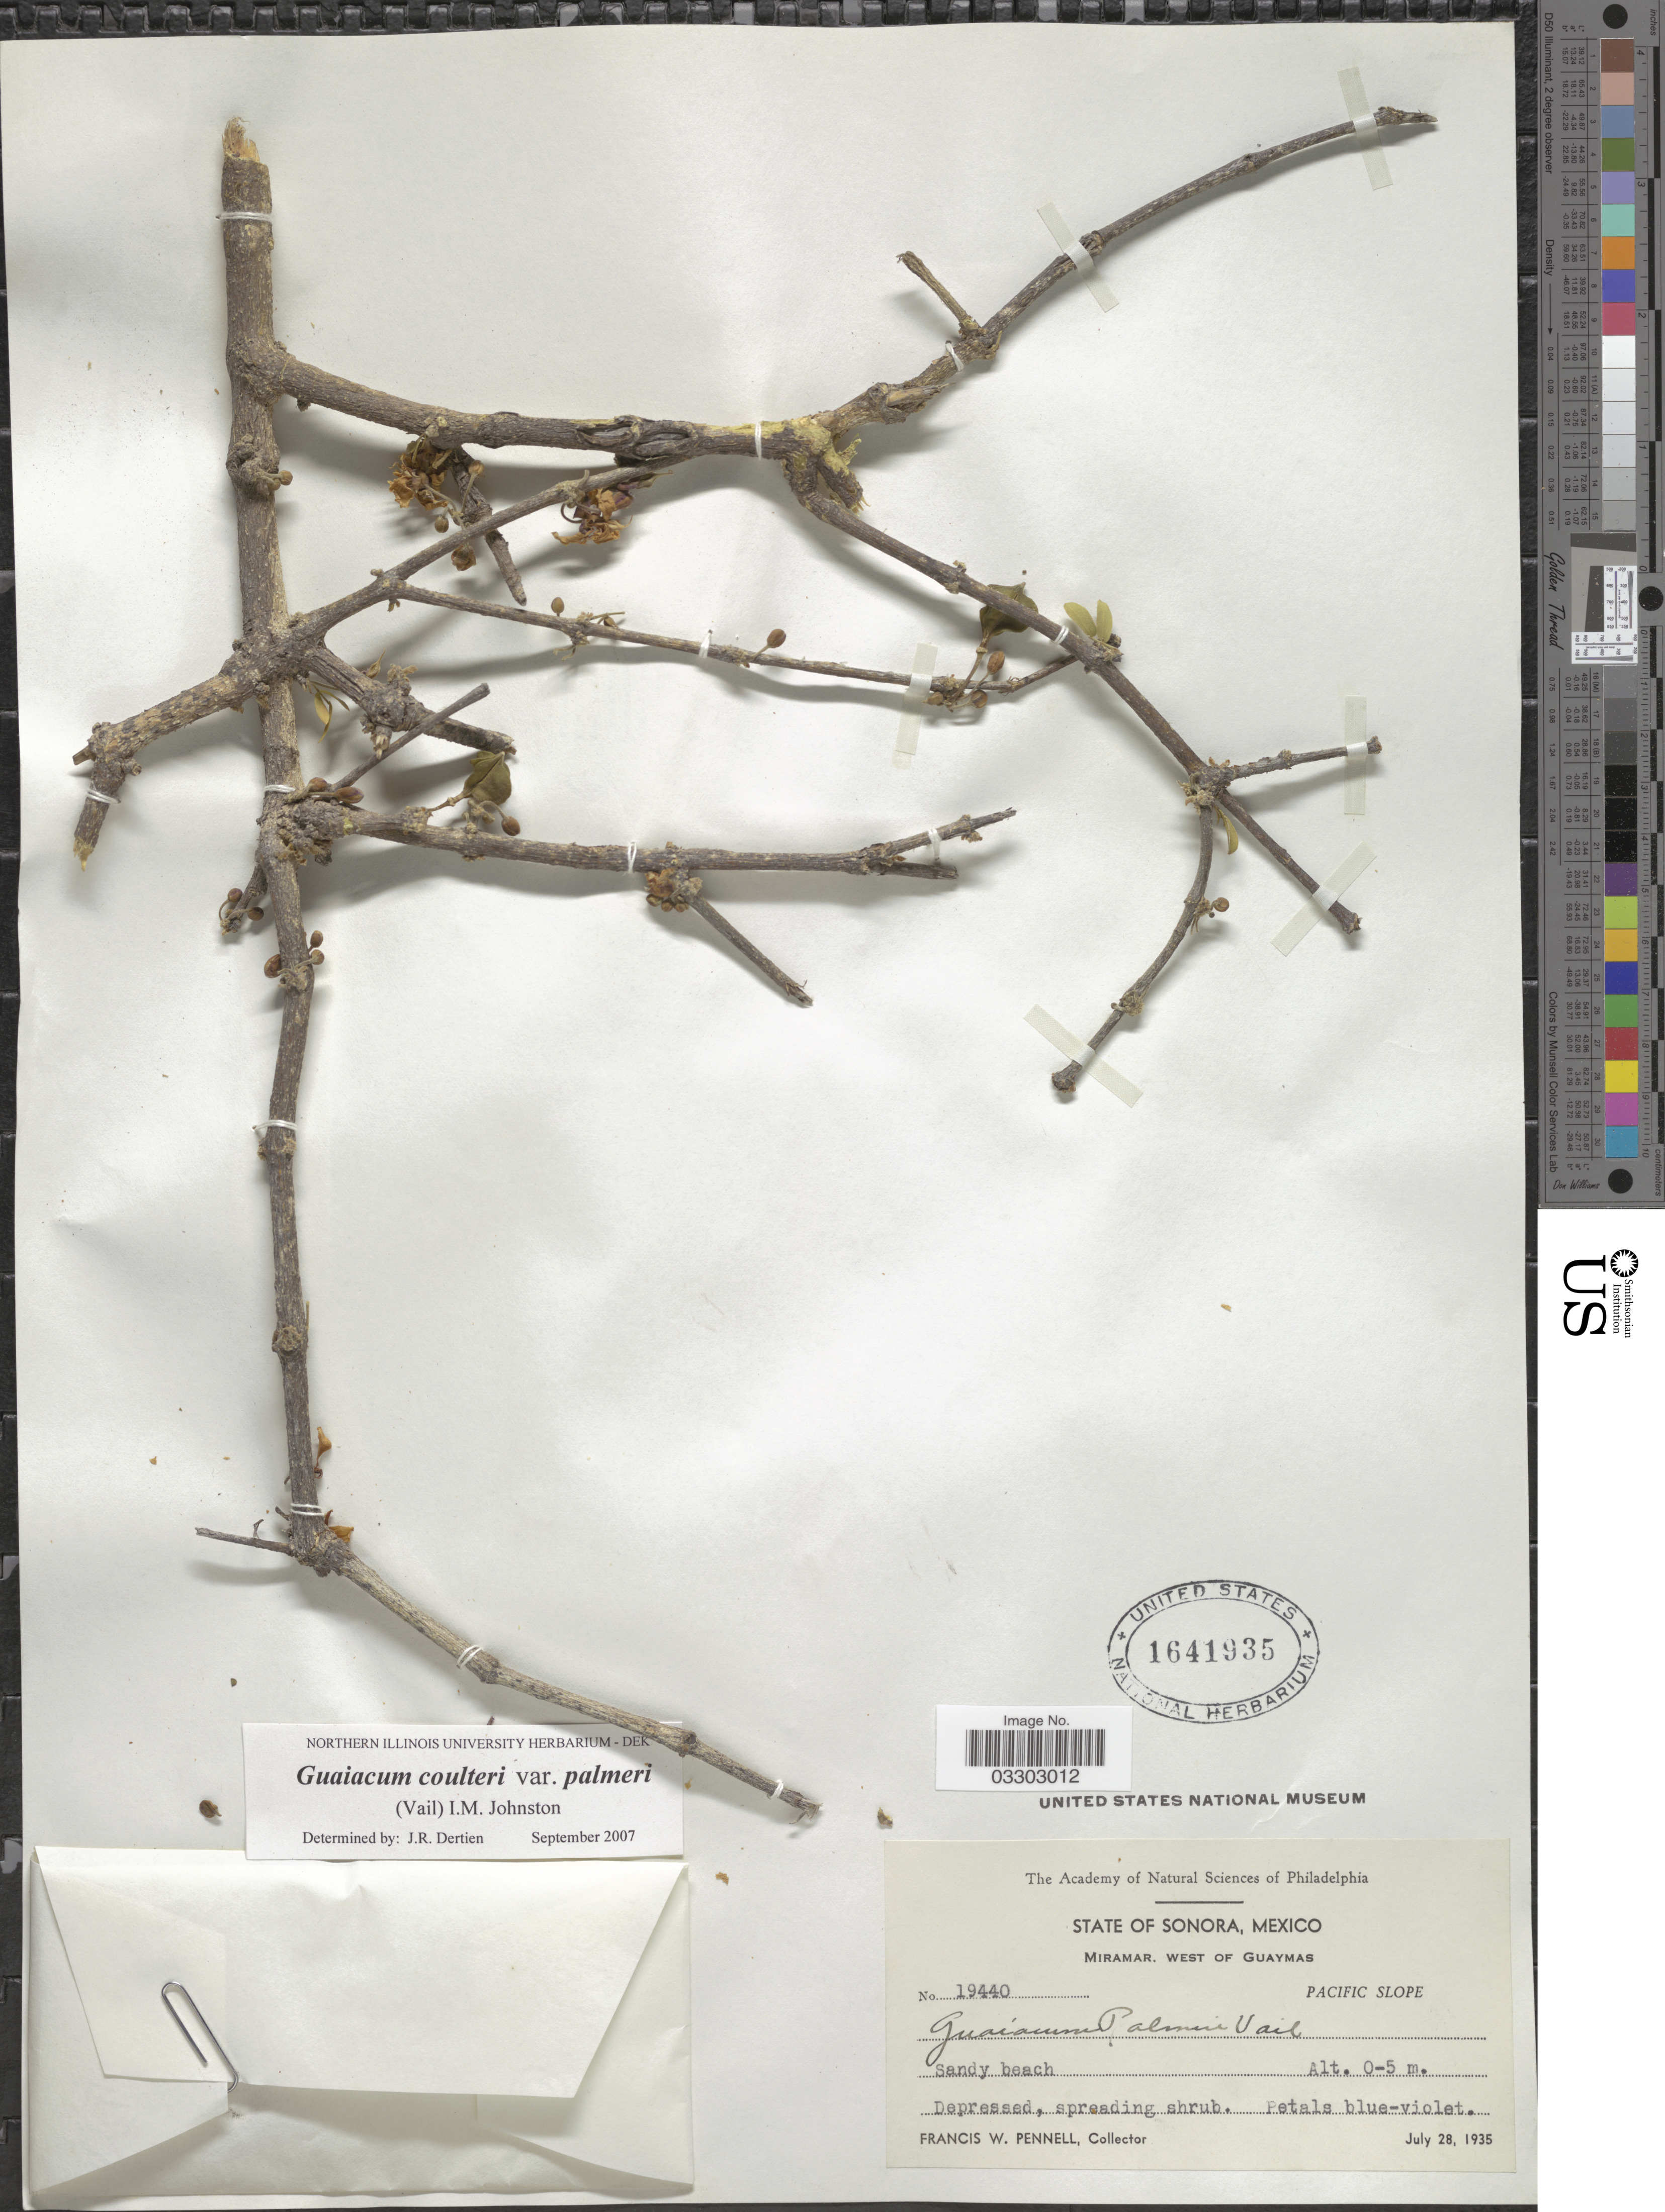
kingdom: Plantae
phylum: Tracheophyta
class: Magnoliopsida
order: Zygophyllales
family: Zygophyllaceae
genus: Guaiacum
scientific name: Guaiacum coulteri var. palmeri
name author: I.M. Johnst.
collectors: F. W. Pennell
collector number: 19440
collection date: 1935-07-28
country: Mexico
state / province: Sonora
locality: Miramar, West of Guaymas. Pacific Slope.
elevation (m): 0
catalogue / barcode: US 1641935